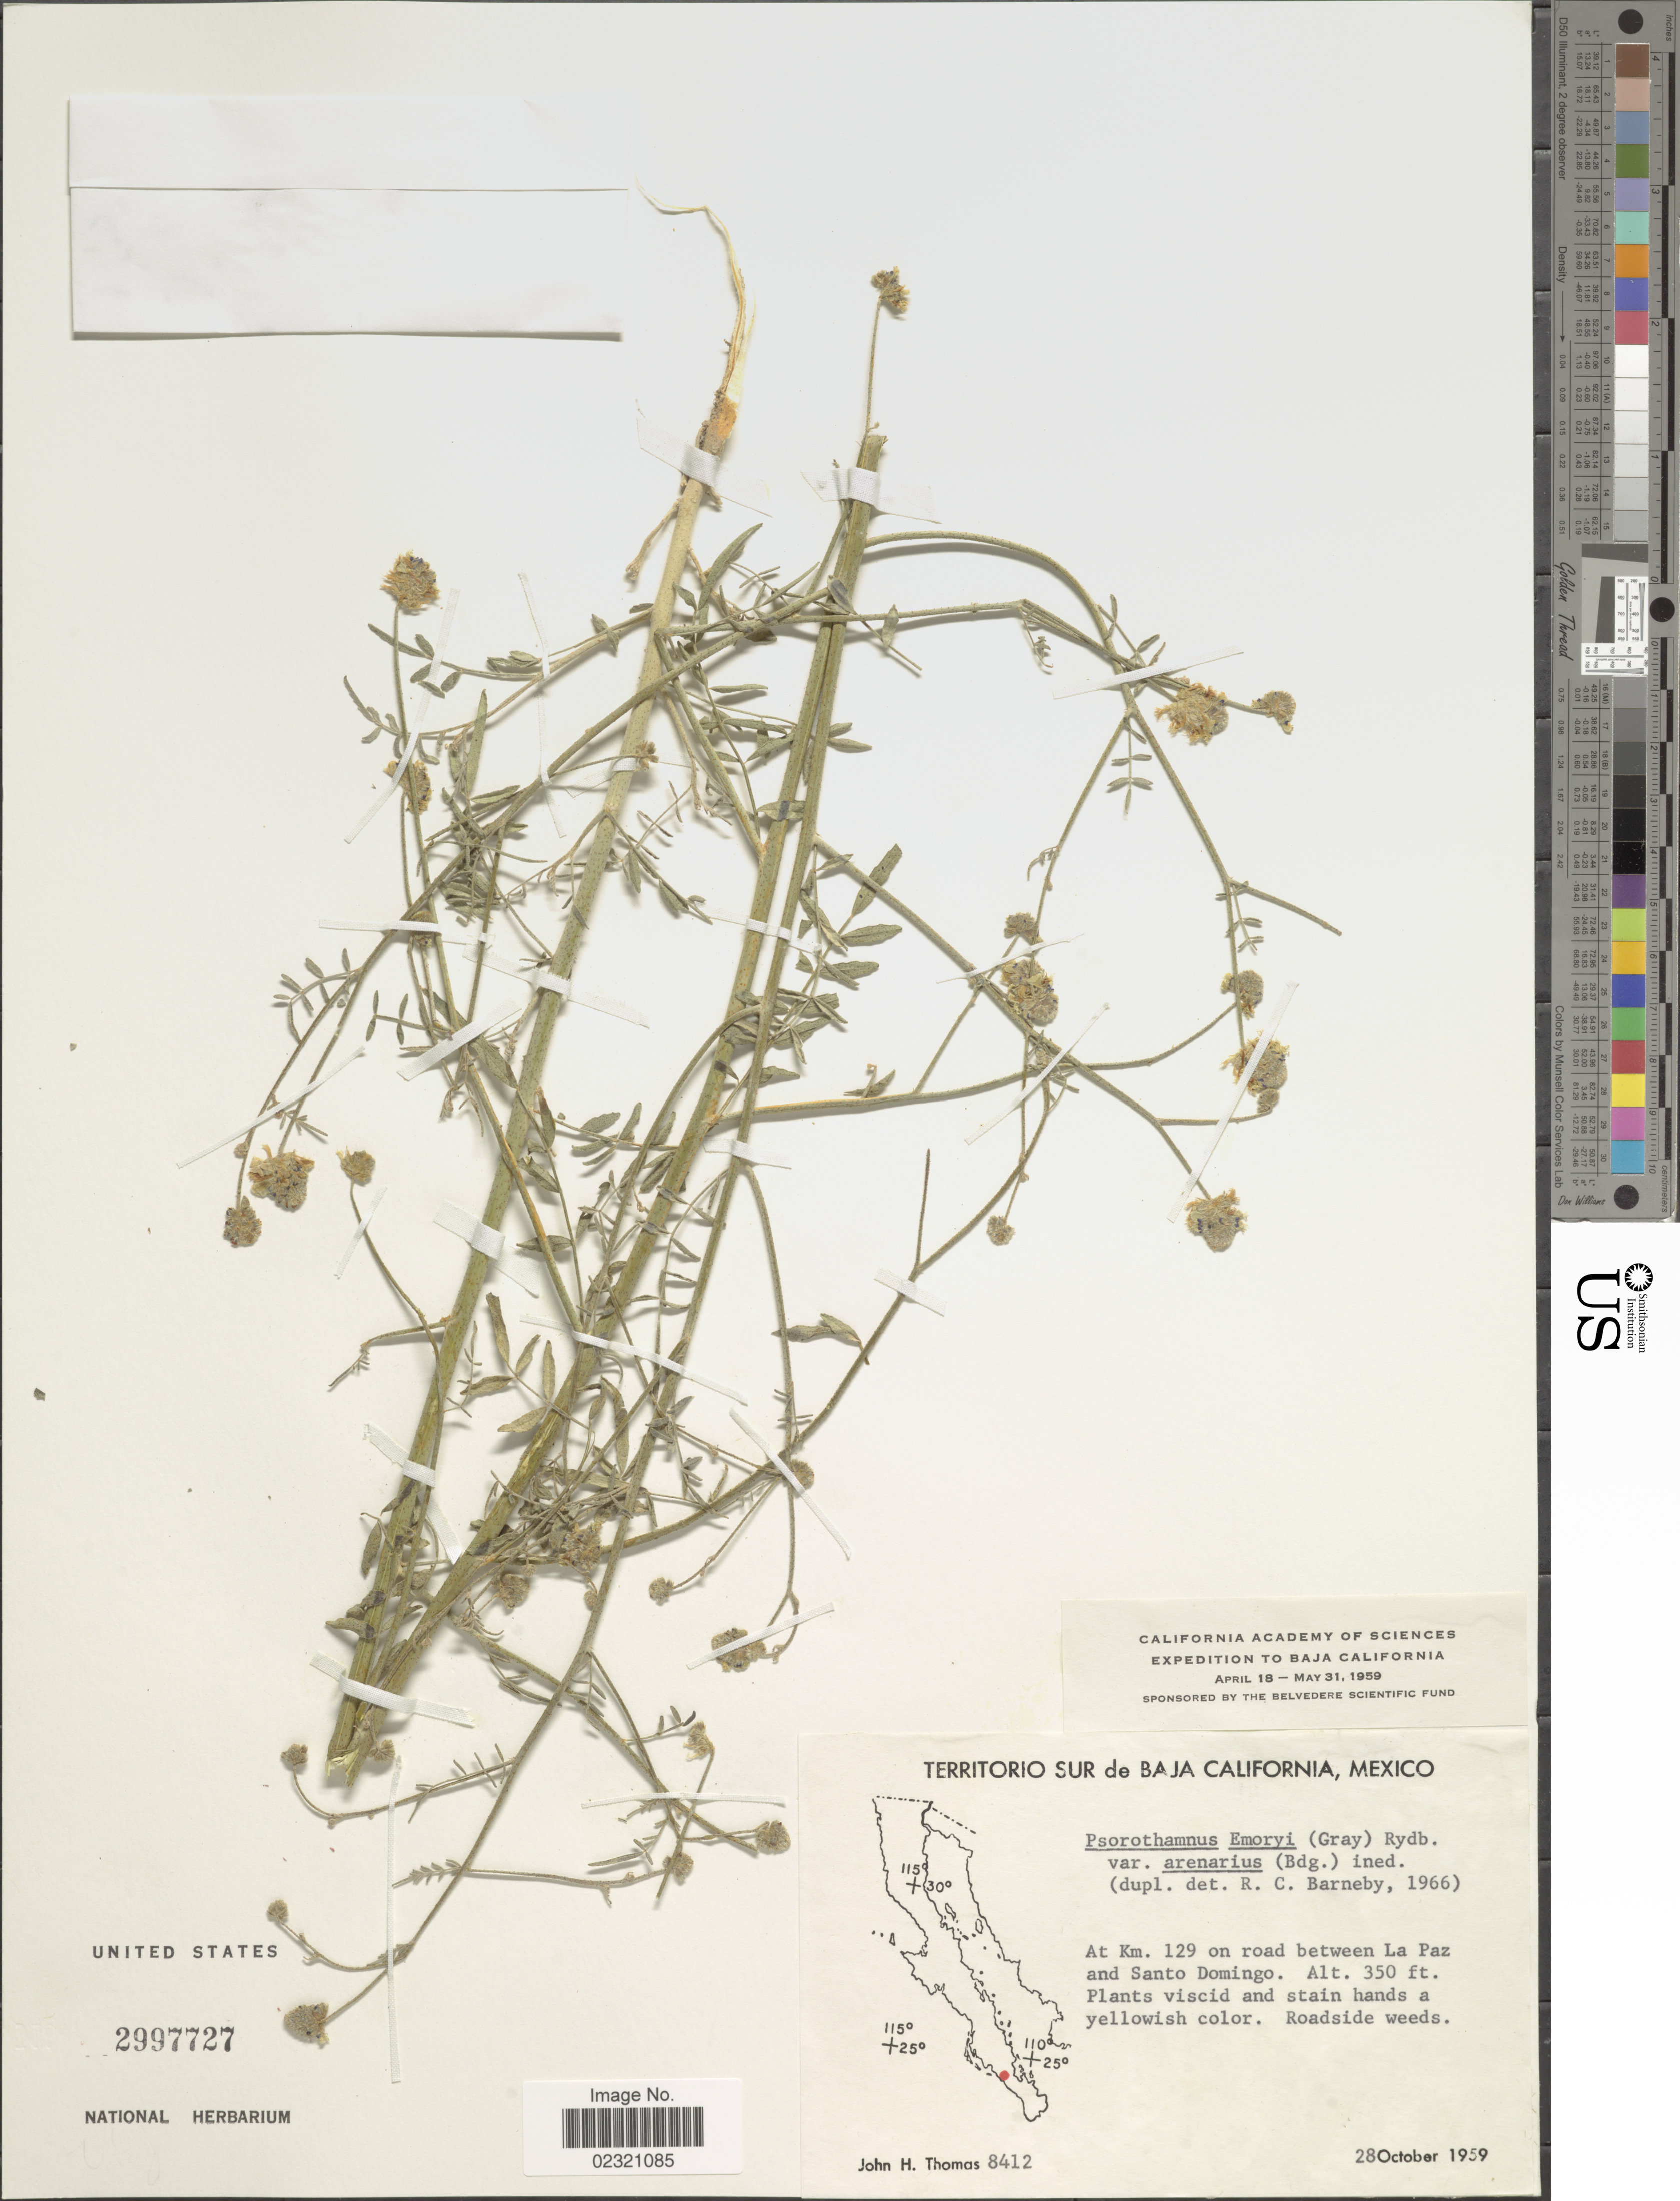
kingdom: Plantae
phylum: Tracheophyta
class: Magnoliopsida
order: Fabales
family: Fabaceae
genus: Psorothamnus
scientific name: Psorothamnus emoryi var. arenarius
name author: (Brandegee) Rydb.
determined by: Barneby, Rupert C., (NY)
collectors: J. H. Thomas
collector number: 8412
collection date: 1959-10-28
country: Mexico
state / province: Baja California Sur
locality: At km 129 on road between La Paz and Santa Domingo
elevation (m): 107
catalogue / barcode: US 2997727